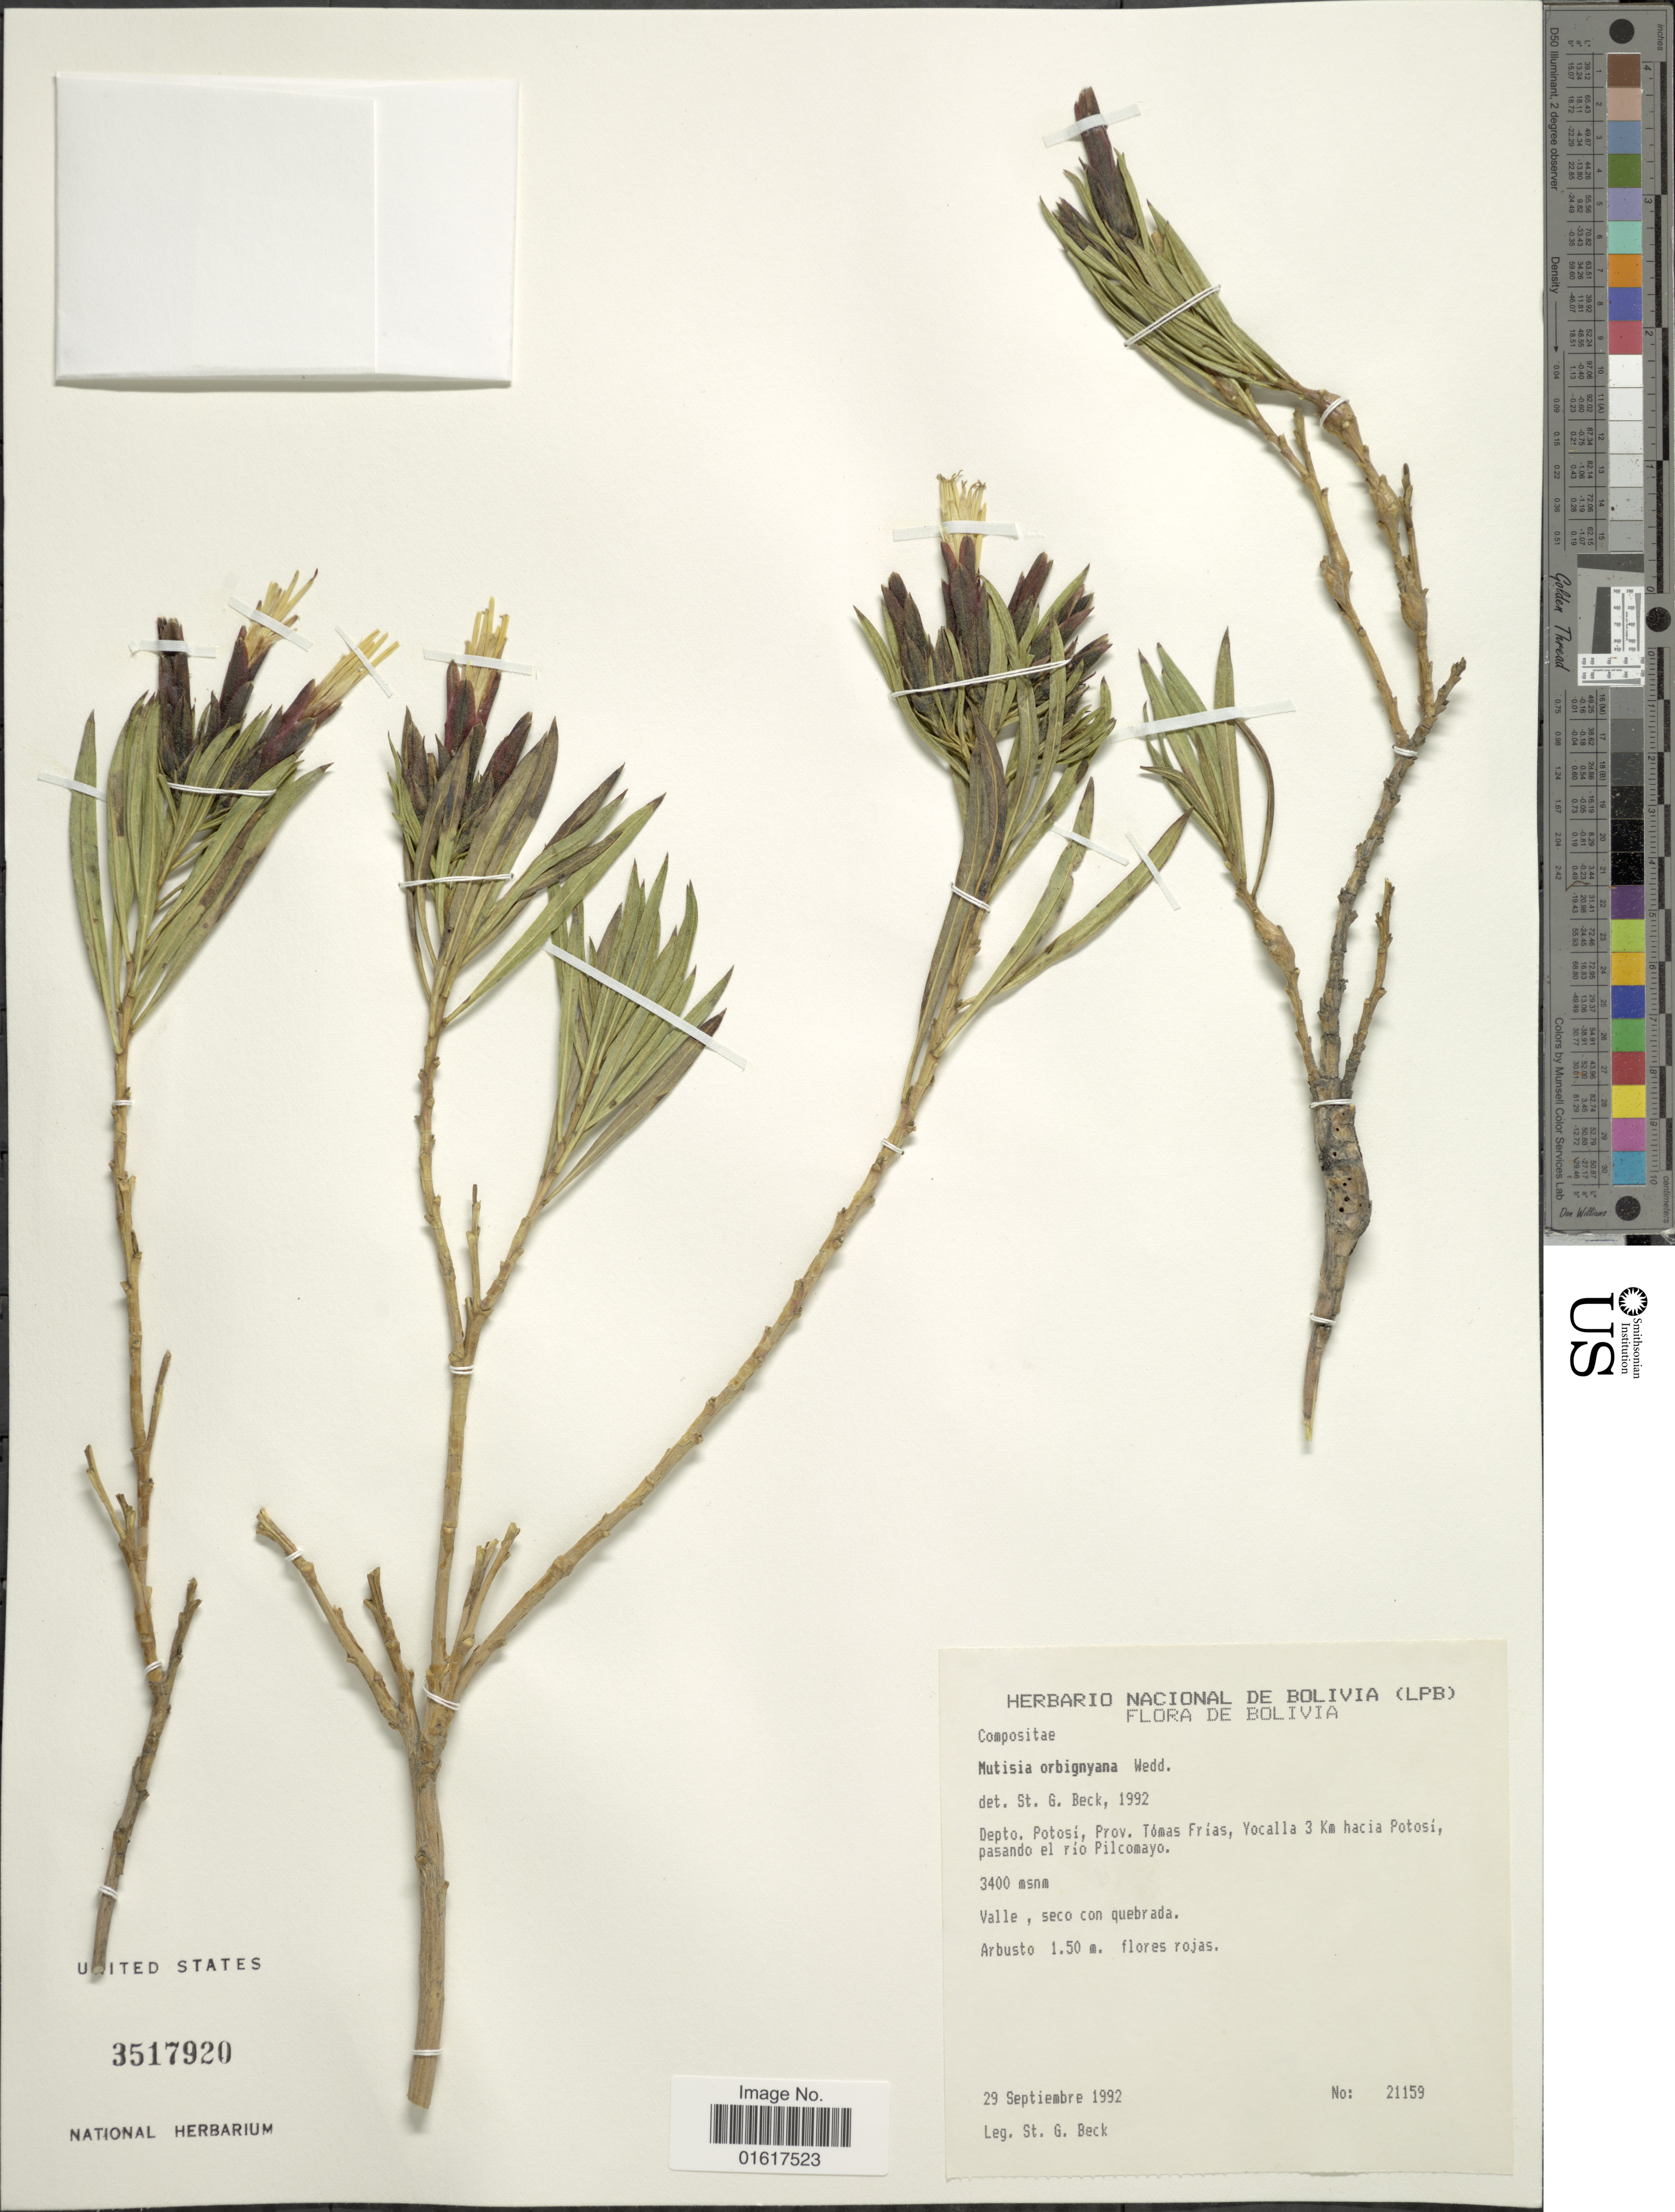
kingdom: Plantae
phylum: Tracheophyta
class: Magnoliopsida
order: Asterales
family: Asteraceae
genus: Mutisia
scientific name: Mutisia orbignyana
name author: Wedd.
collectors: S. G. Beck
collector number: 21159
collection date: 1992-09-29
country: Bolivia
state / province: Potosi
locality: Prov. Tómas Frías, Yocalla 3 Km hacia Potosí, pasando el río Pilcomayo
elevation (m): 3400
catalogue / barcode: US 3517920